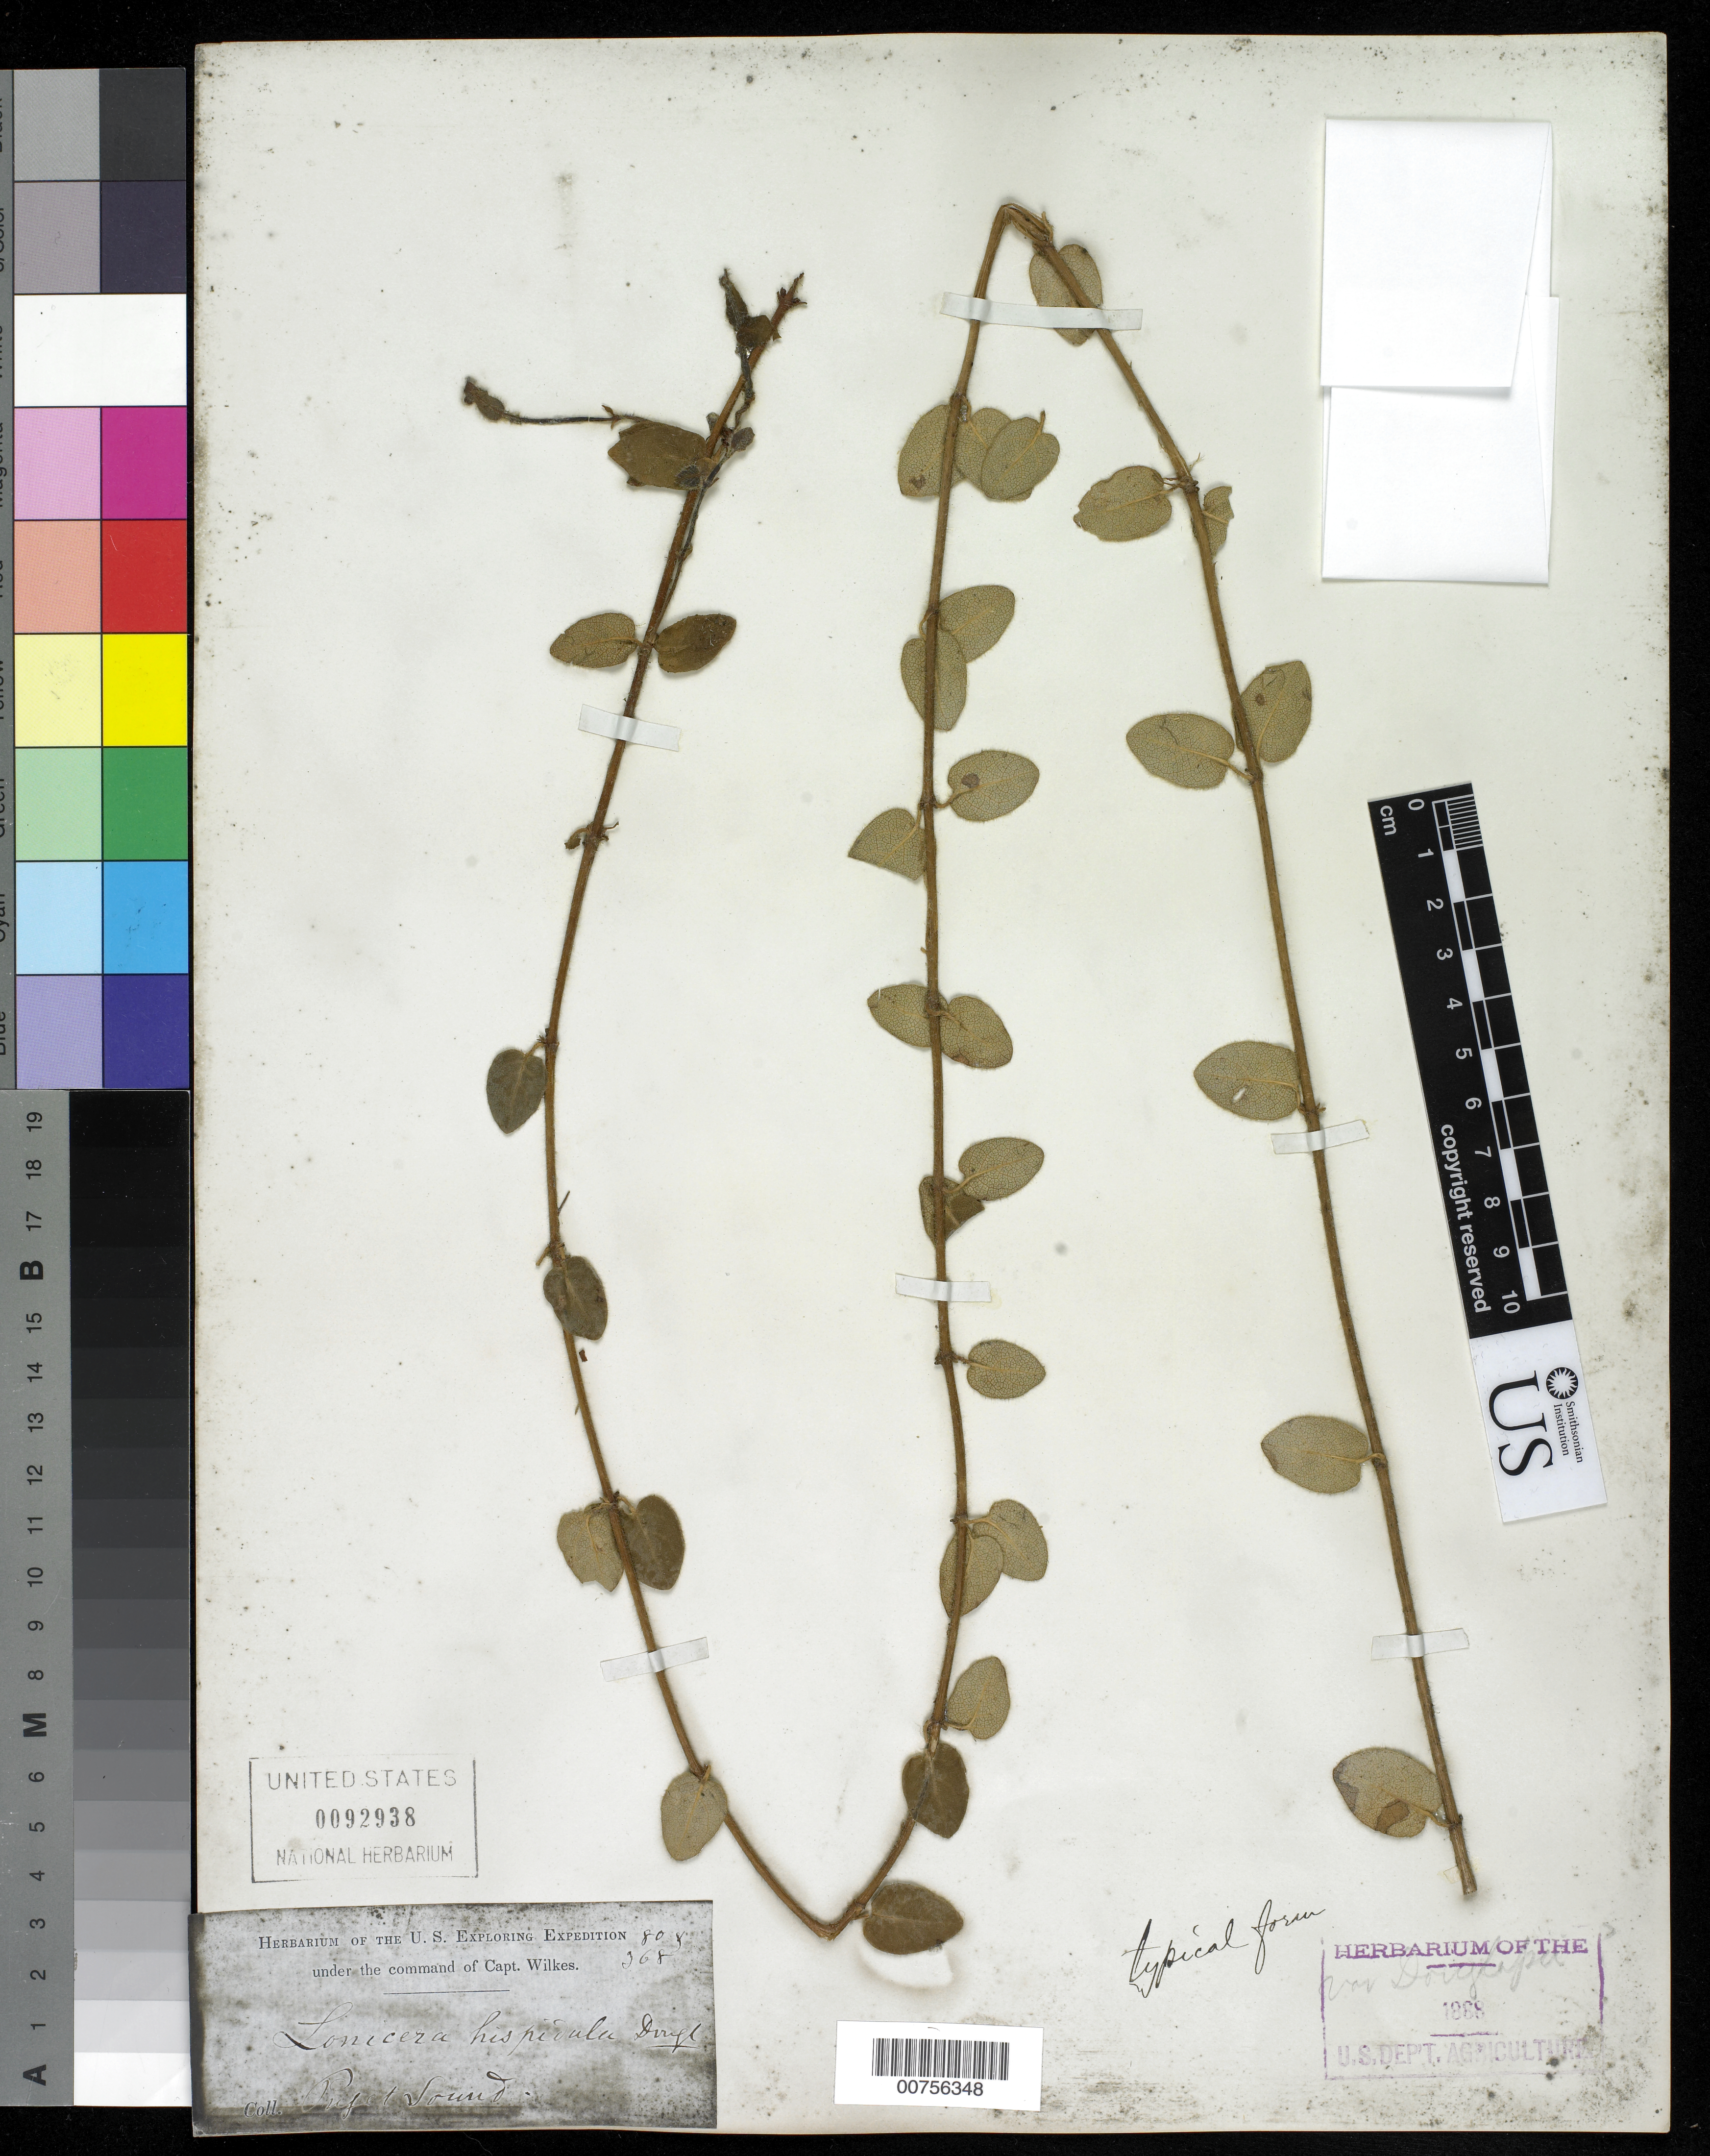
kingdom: Plantae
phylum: Tracheophyta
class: Magnoliopsida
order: Dipsacales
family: Caprifoliaceae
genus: Lonicera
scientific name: Lonicera hispidula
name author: Douglas ex Lindl.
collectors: Wilkes Explor. Exped.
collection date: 1838/1842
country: United States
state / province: Washington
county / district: King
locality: Puget Sound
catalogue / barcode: US 92938